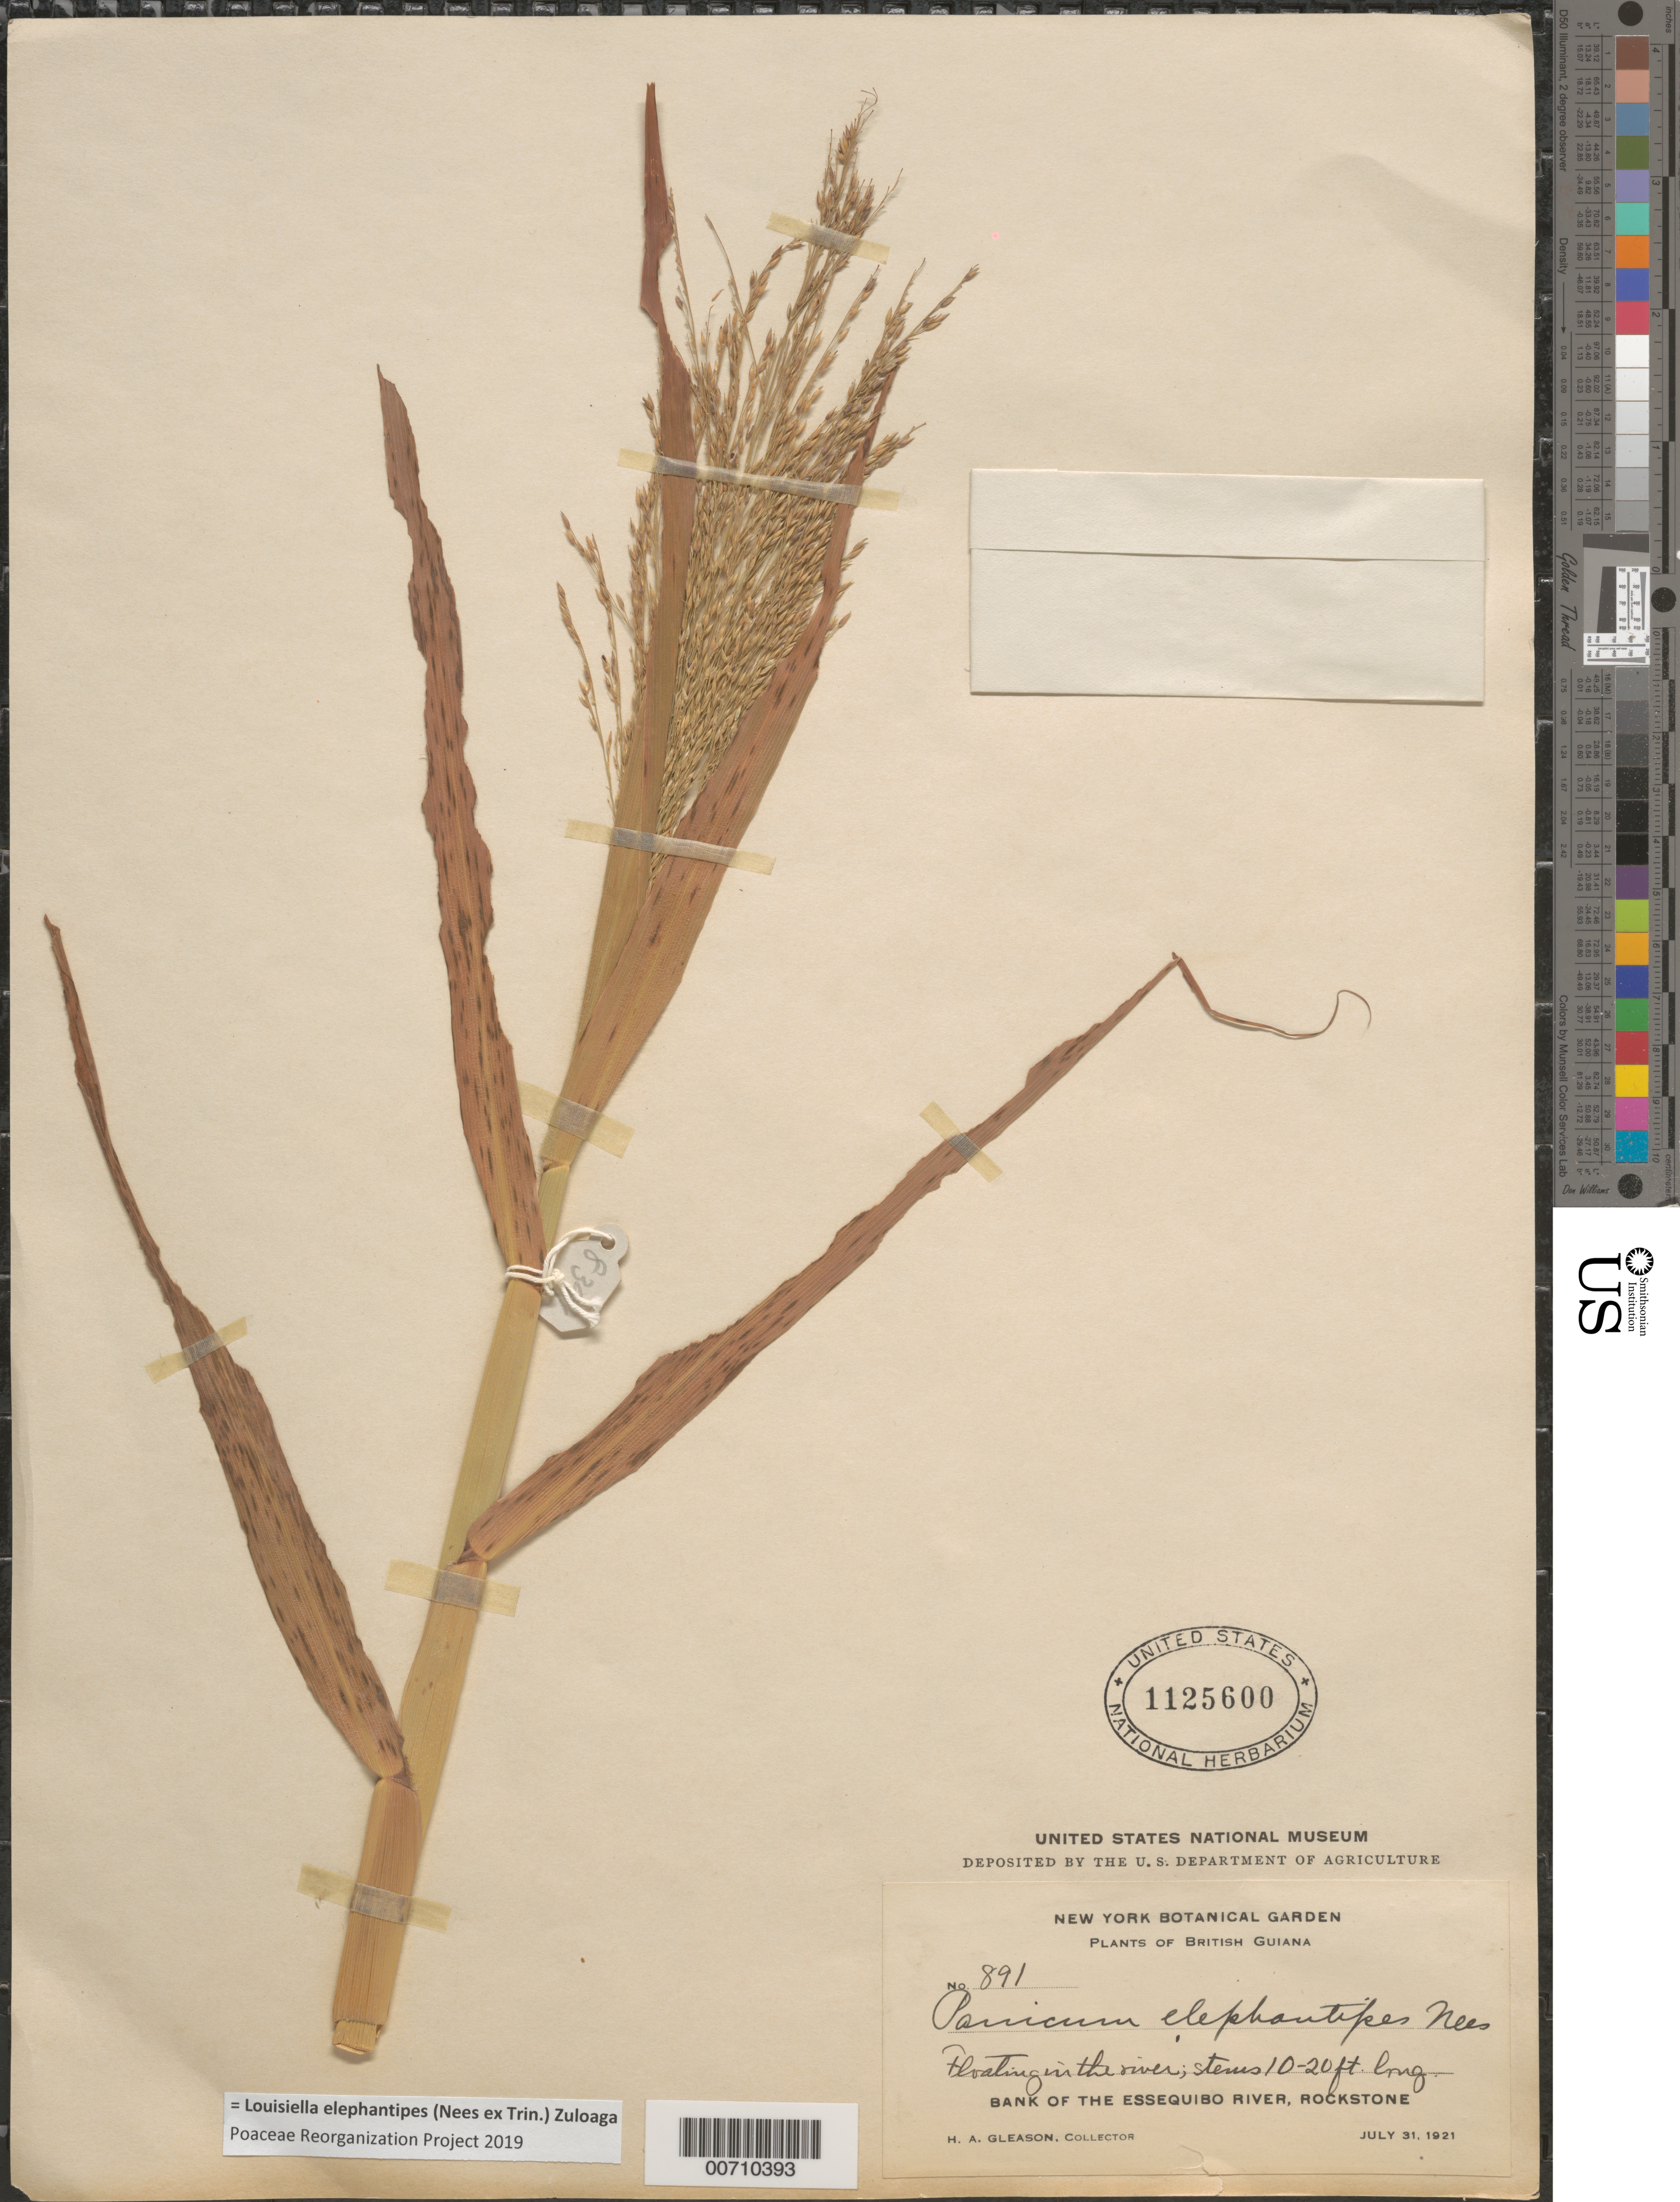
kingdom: Plantae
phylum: Tracheophyta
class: Liliopsida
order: Poales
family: Poaceae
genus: Louisiella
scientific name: Louisiella elephantipes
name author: (Nees ex Trin.) Zuloaga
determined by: Poaceae Reorganization Project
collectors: H. A. Gleason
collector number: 891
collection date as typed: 31-Jul-21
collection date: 1921-07-31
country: Guyana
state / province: U. Demerara-Berbice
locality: Rockstone, on the Essequibo River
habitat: Floating in the river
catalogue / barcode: US 1125600